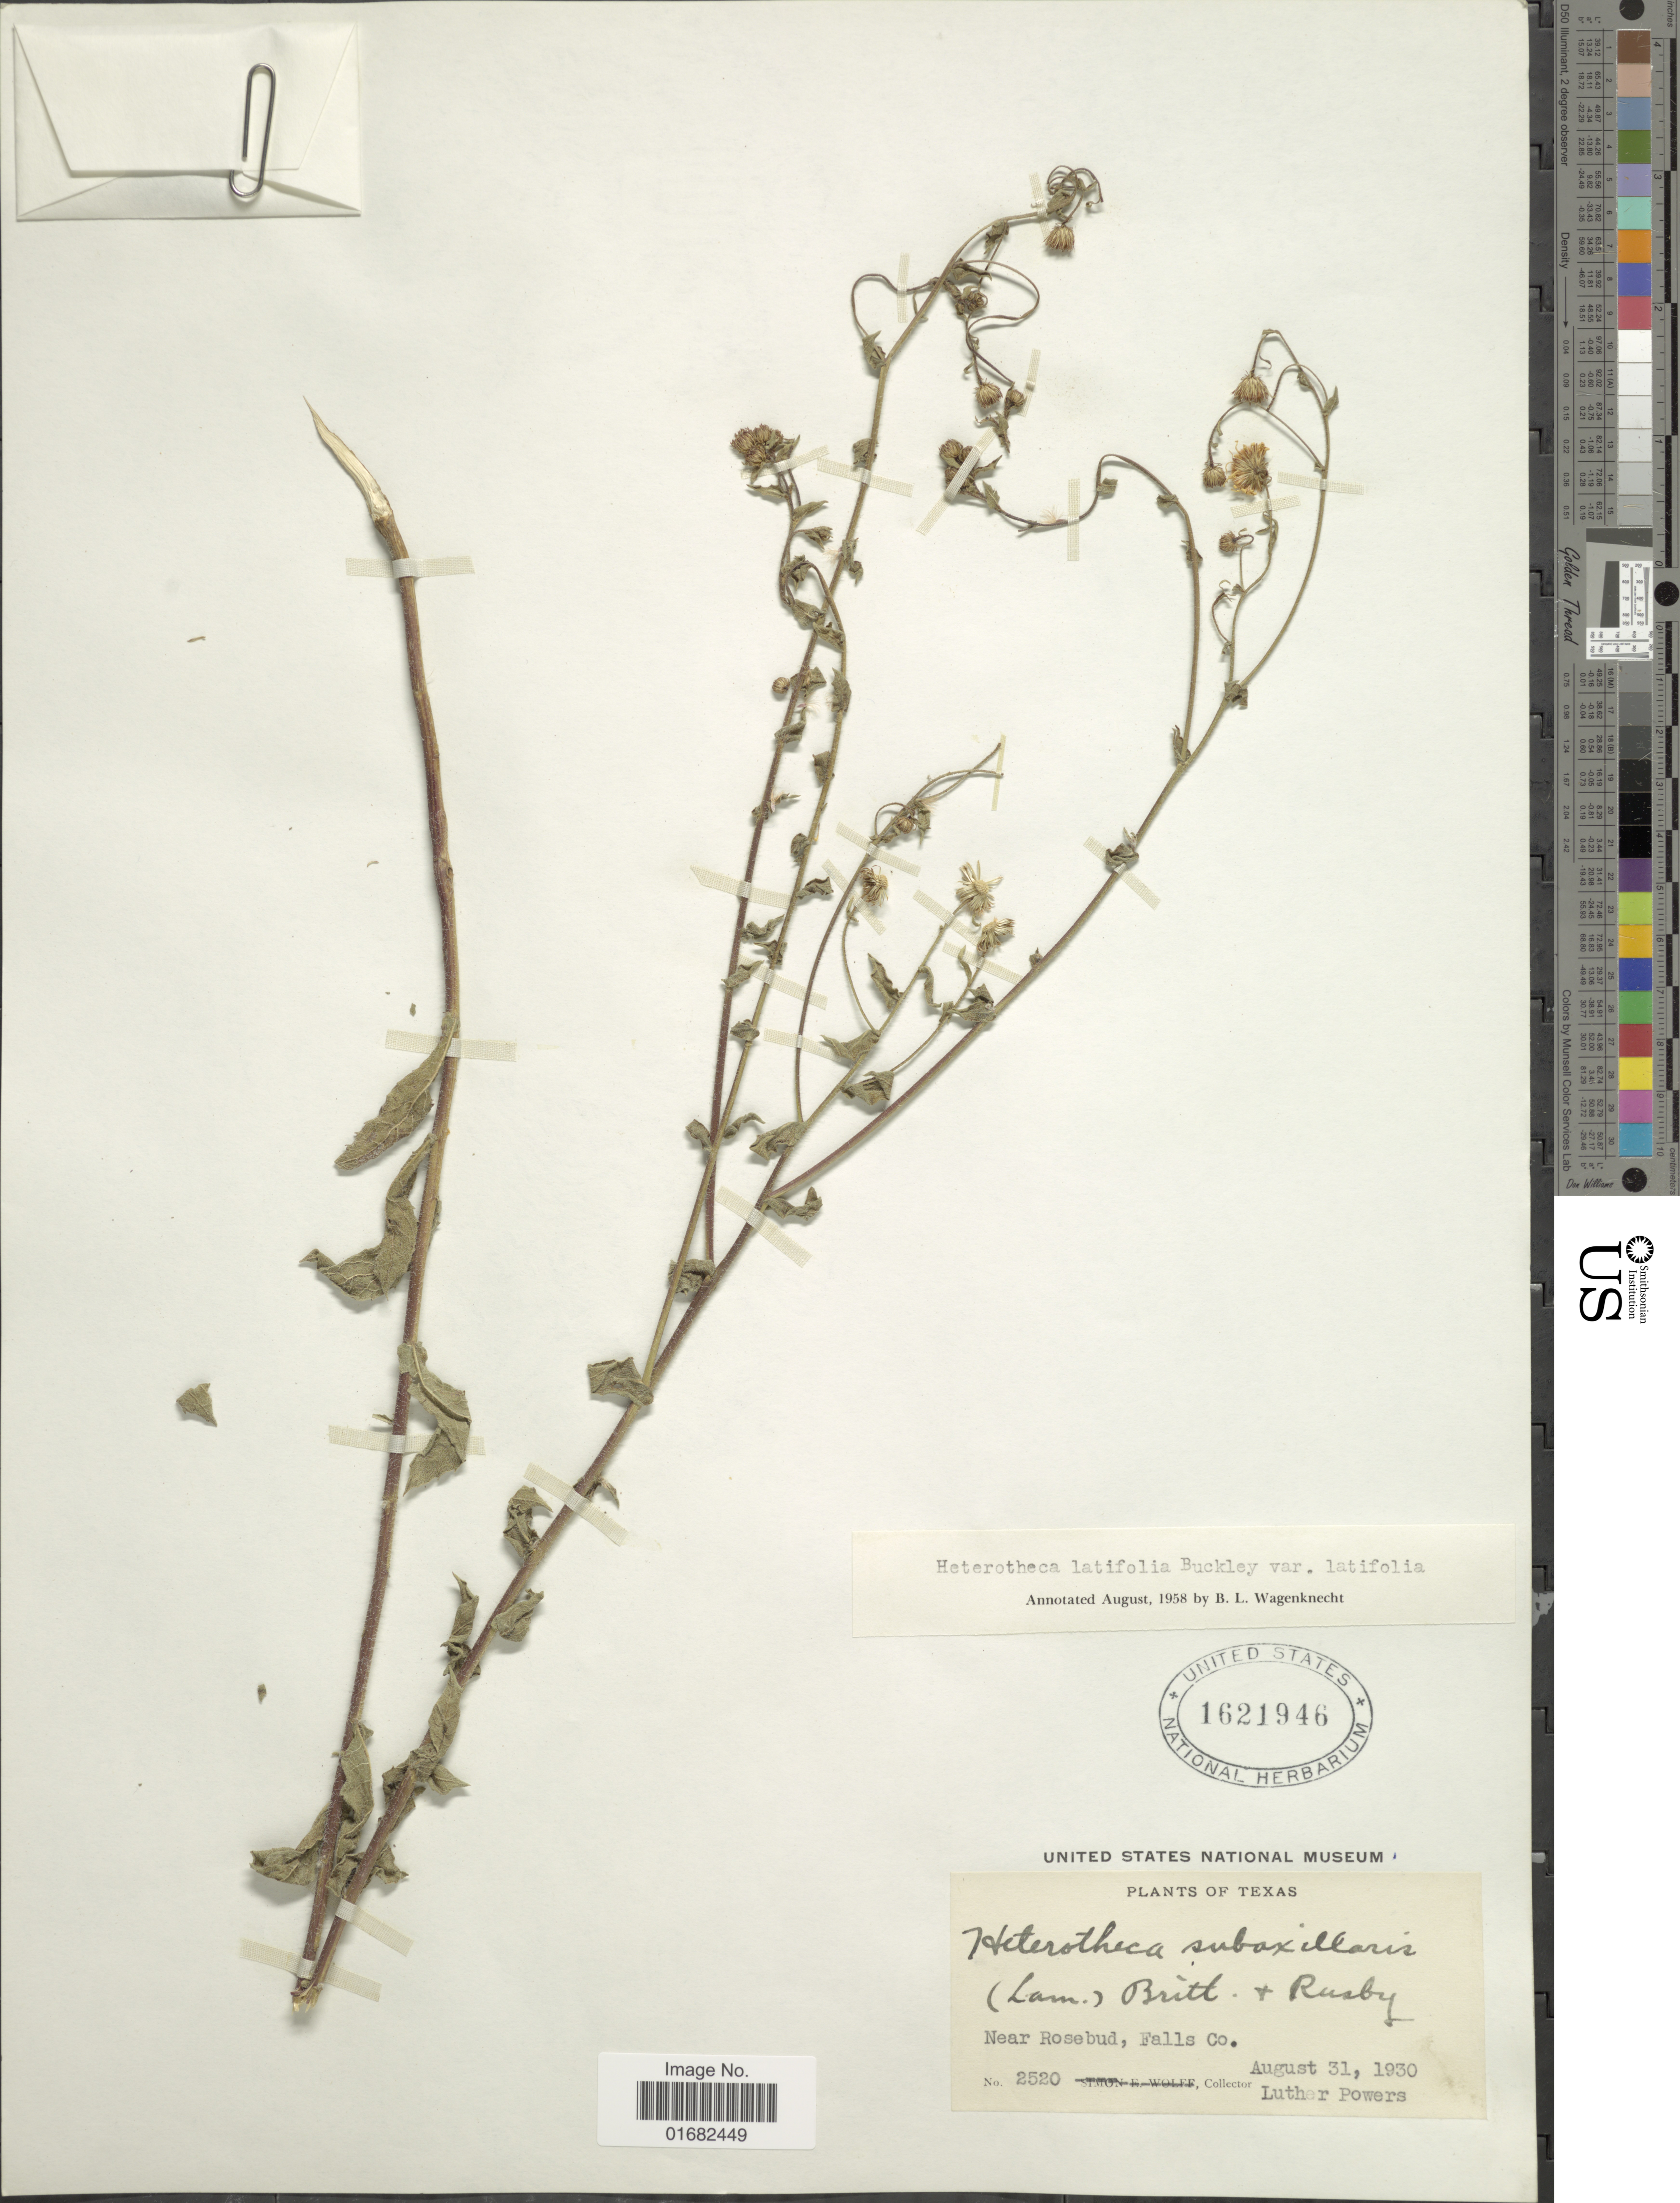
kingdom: Plantae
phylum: Tracheophyta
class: Magnoliopsida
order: Asterales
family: Asteraceae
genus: Heterotheca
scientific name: Heterotheca latifolia var. latifolia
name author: Buckley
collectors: L. Powers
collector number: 2520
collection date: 1930-08-31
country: United States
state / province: Texas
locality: Near Rosebud, Falls Co.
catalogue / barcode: US 1621946